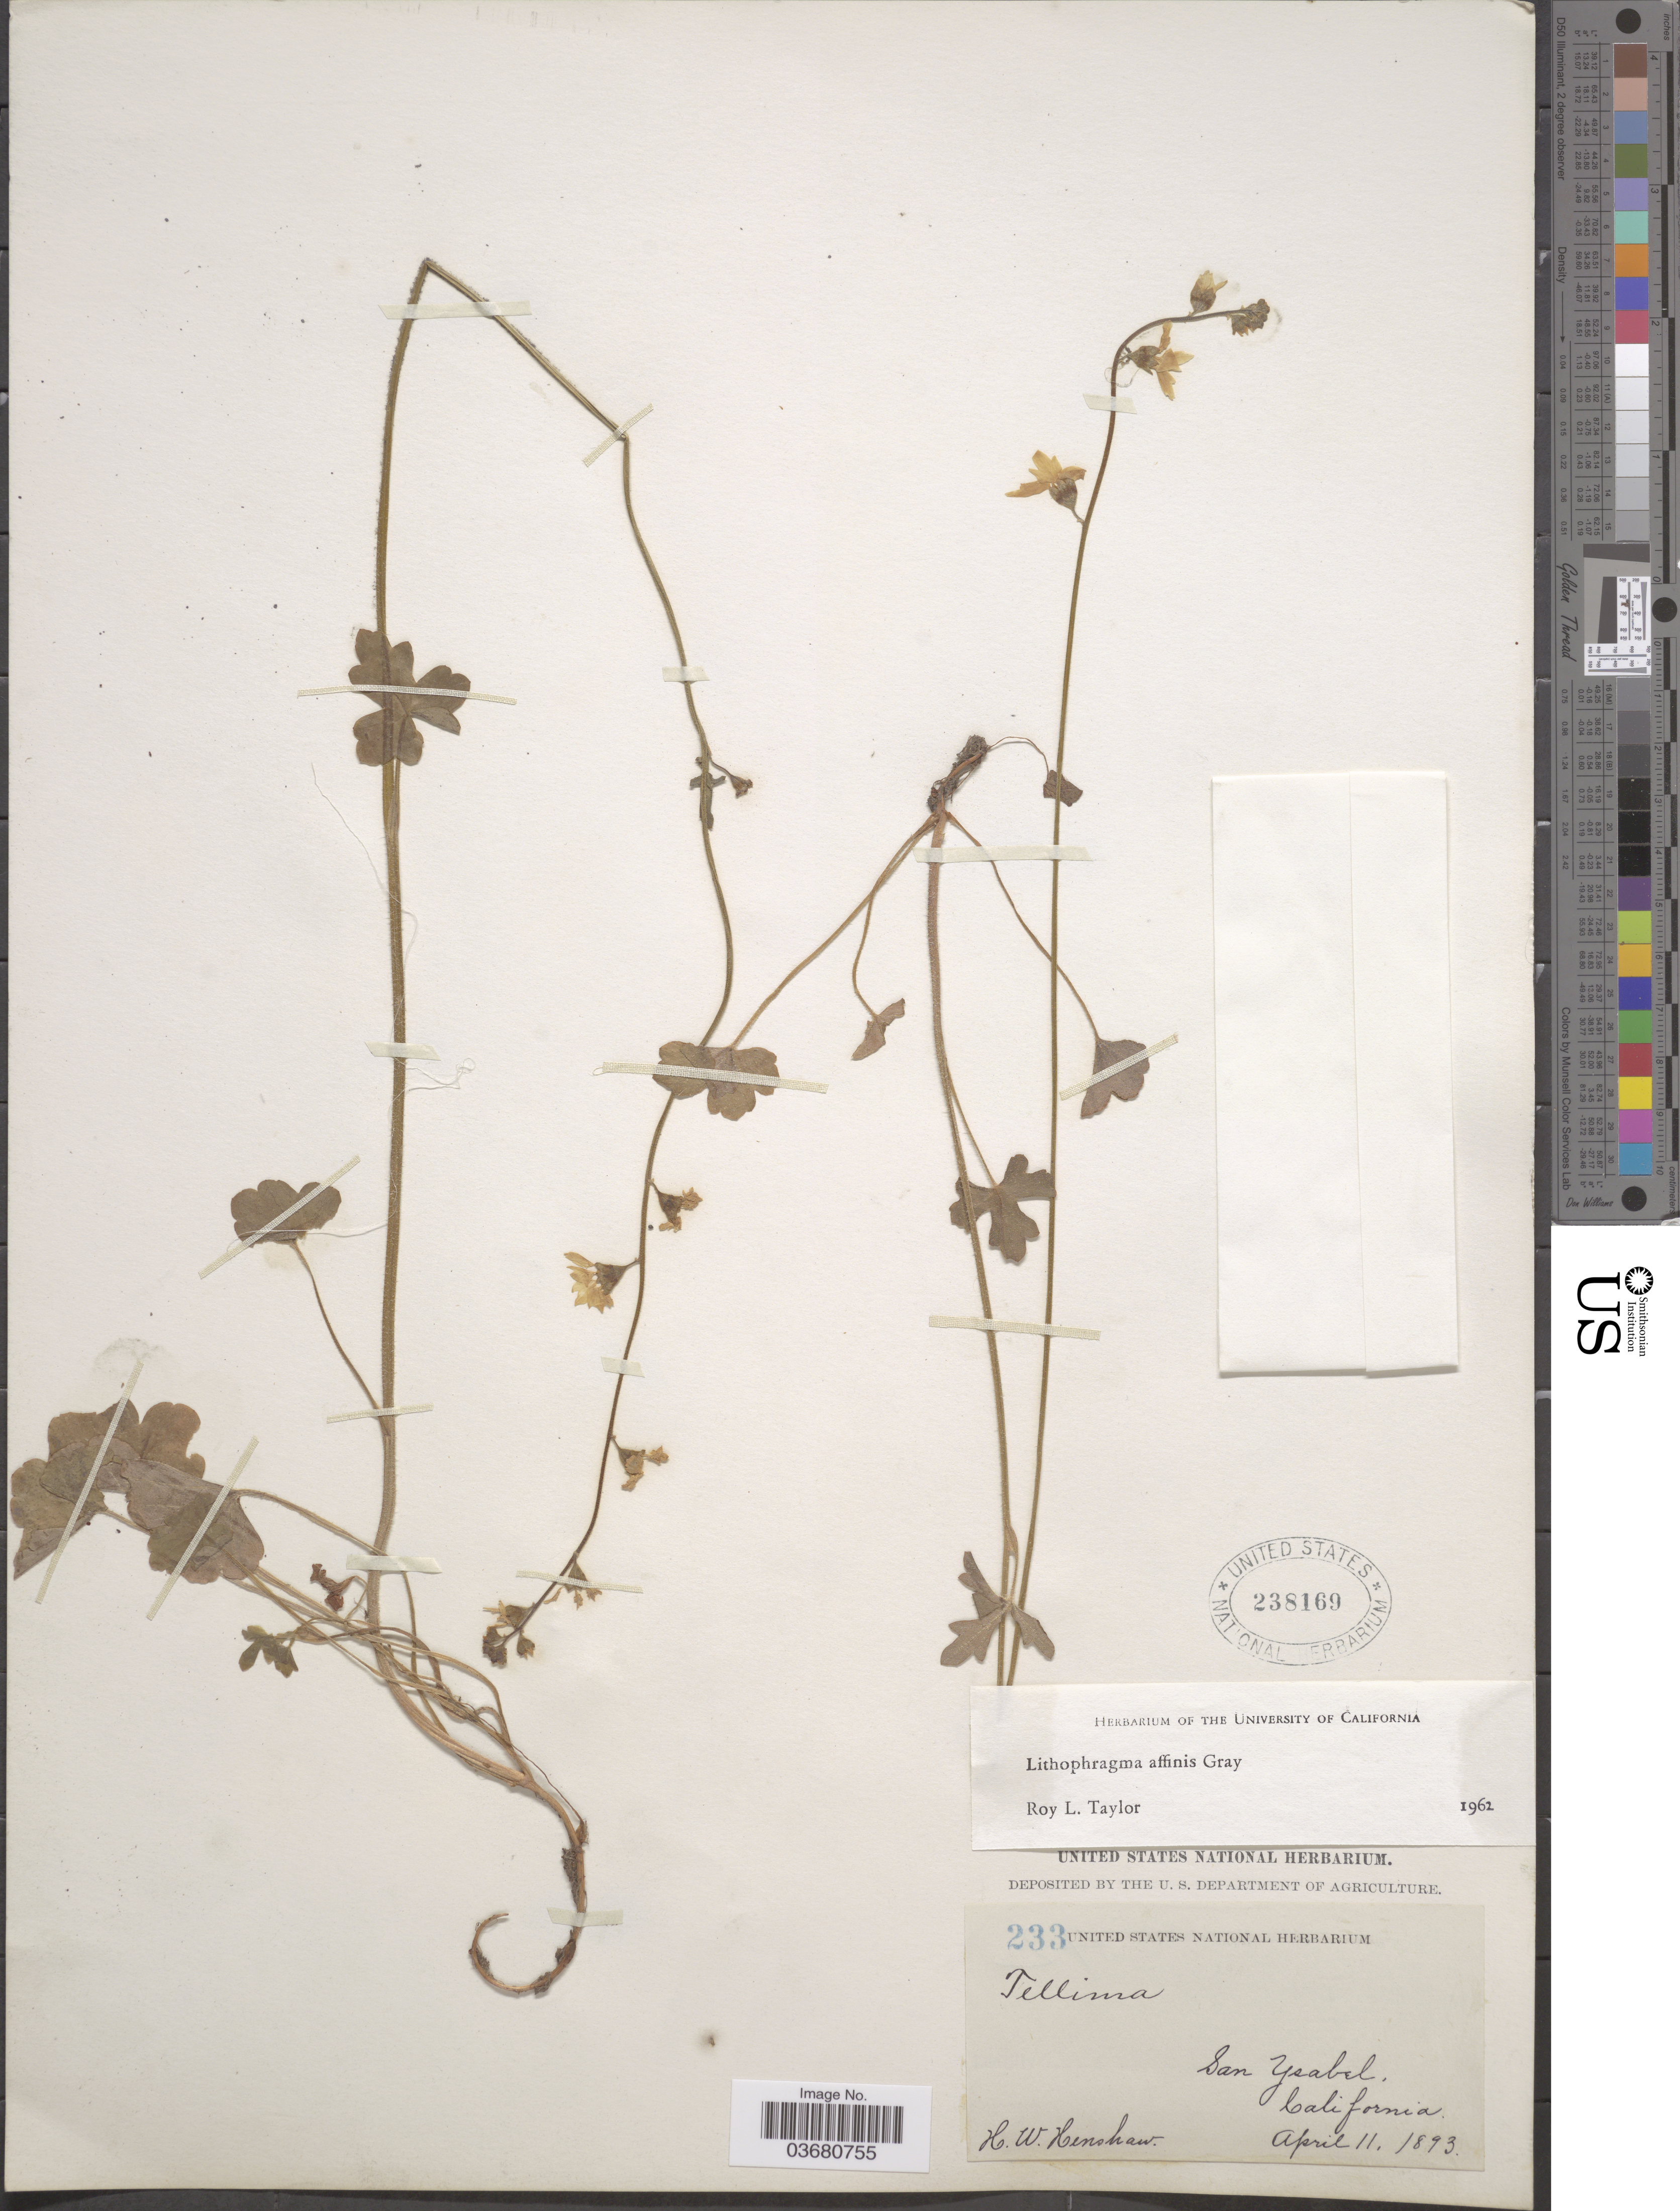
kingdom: Plantae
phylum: Tracheophyta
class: Magnoliopsida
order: Saxifragales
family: Saxifragaceae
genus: Lithophragma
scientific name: Lithophragma affine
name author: A. Gray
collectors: H. Henshaw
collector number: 233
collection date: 1893-04-11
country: United States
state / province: California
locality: San Ysabel.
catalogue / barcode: US 238169